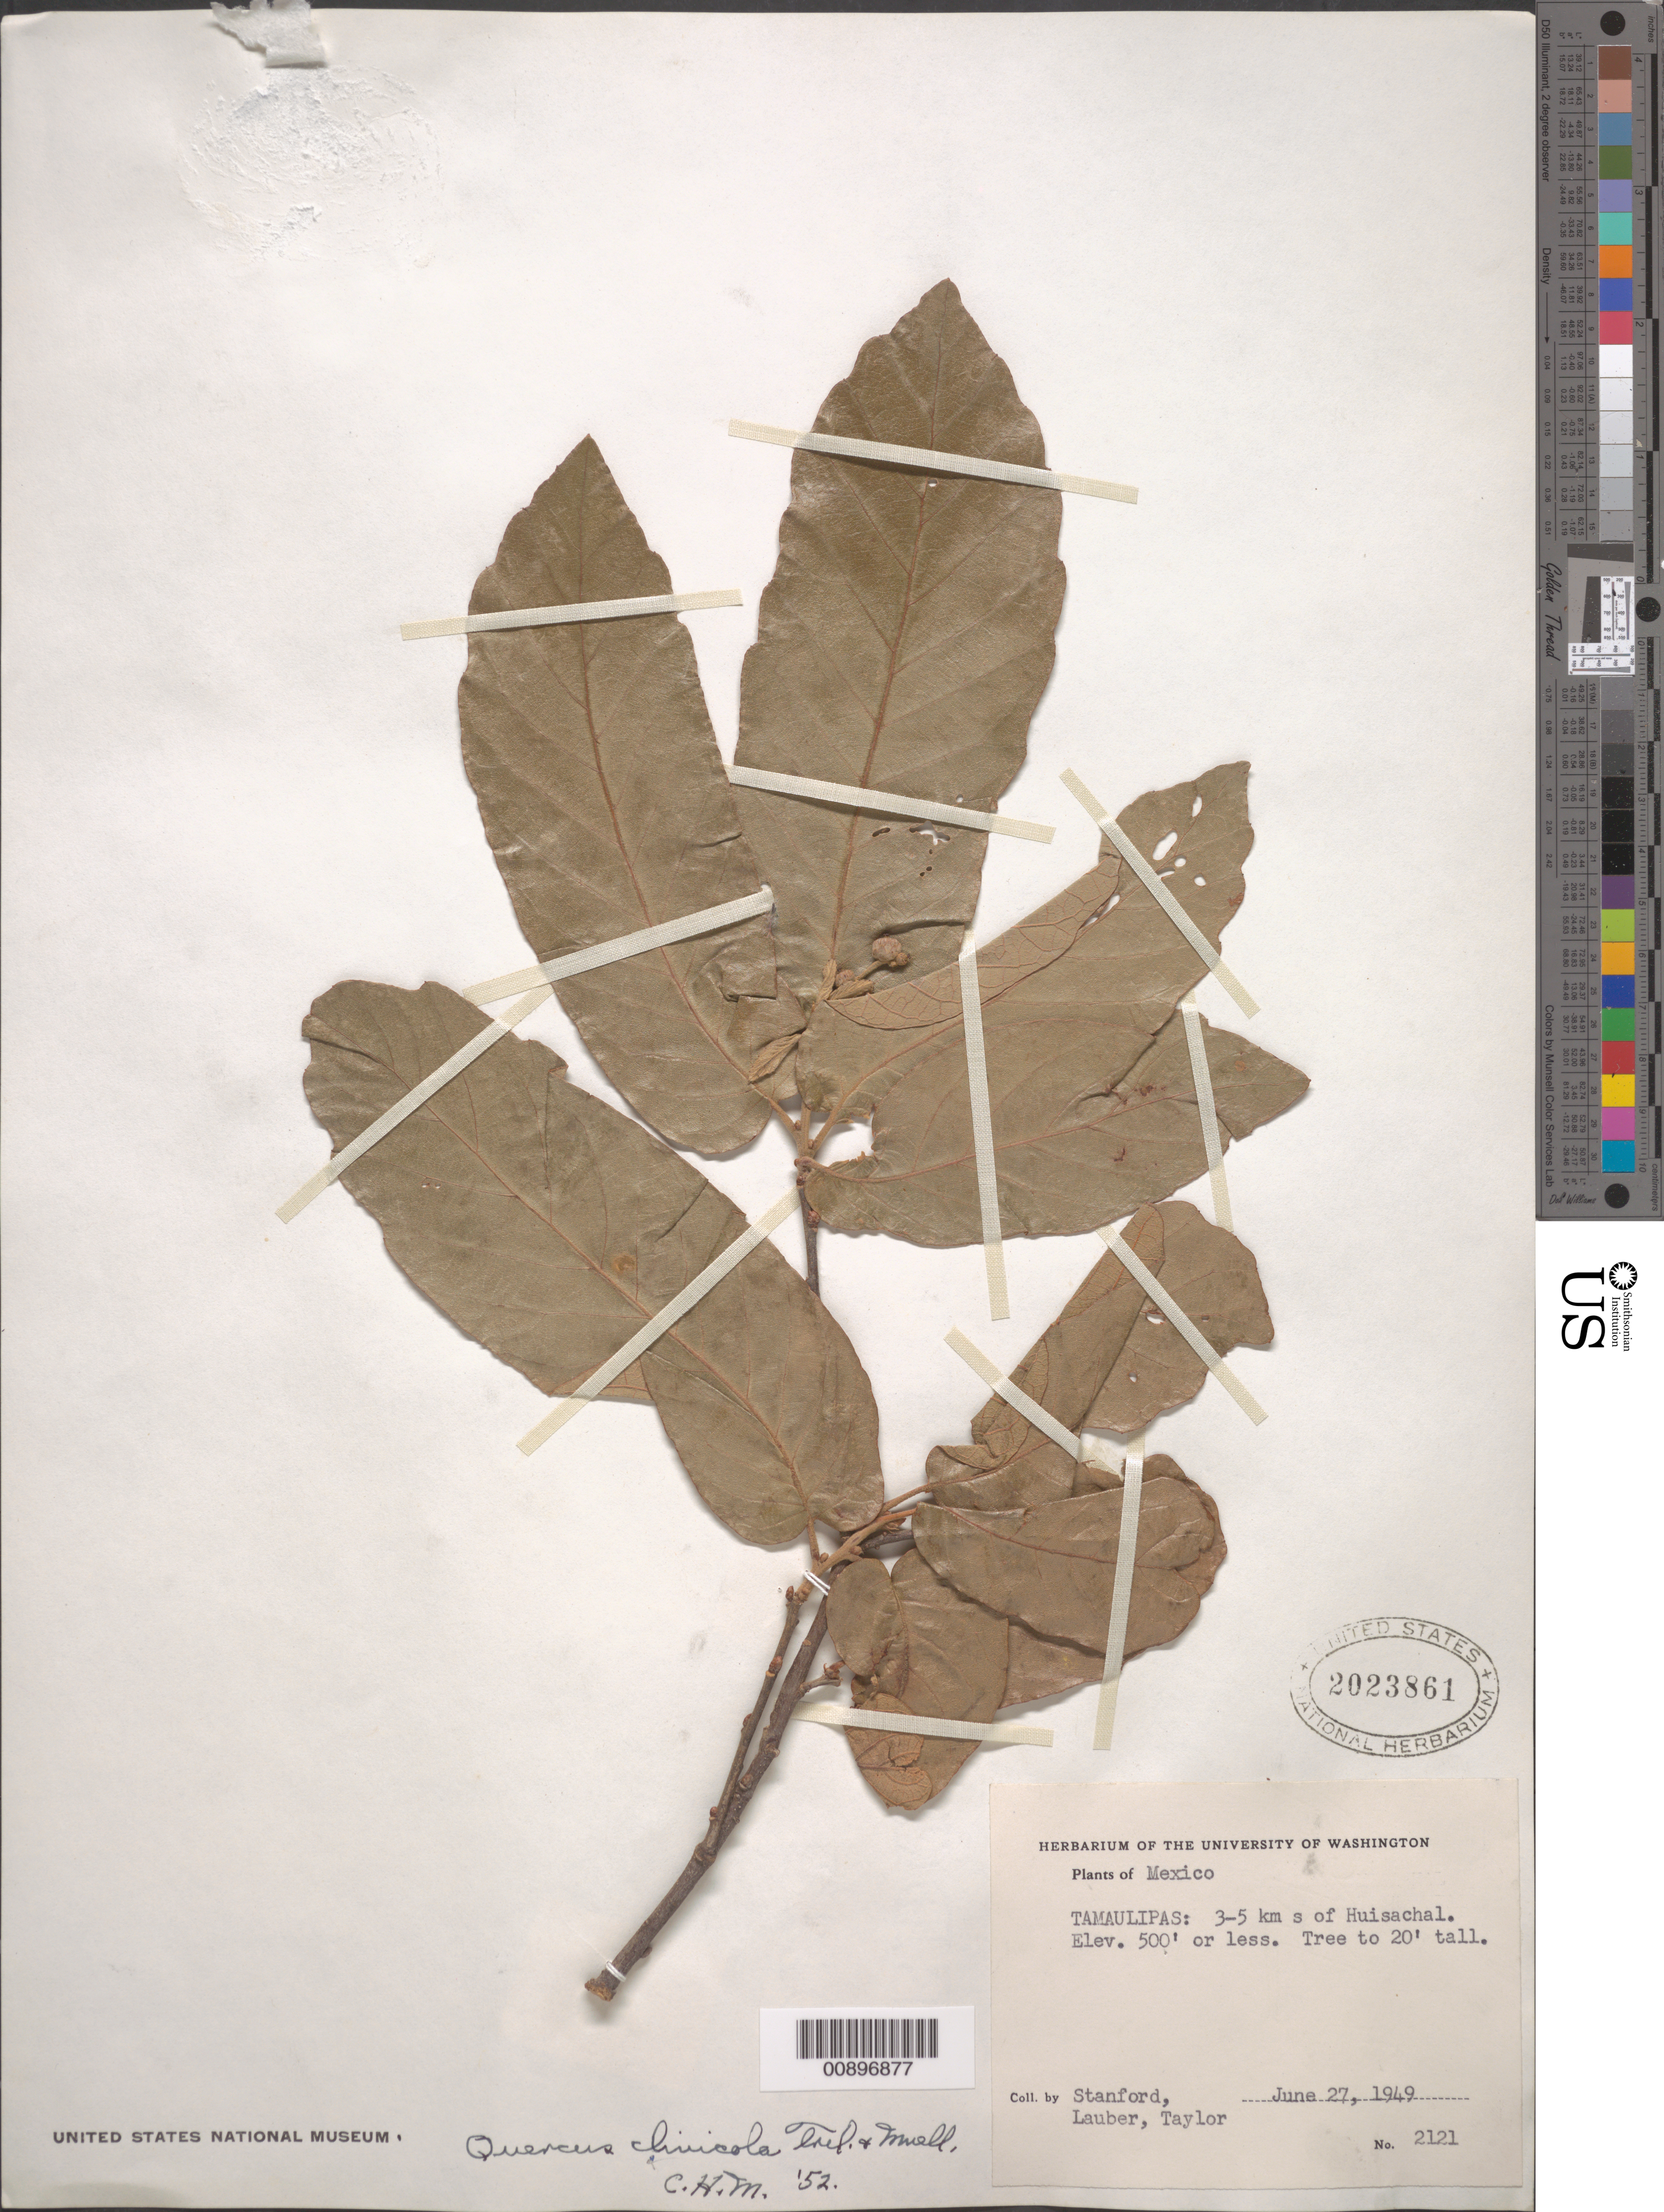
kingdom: Plantae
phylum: Tracheophyta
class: Magnoliopsida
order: Fagales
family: Fagaceae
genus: Quercus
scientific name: Quercus clivicola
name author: Trel. & C.H. Mull.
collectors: -. Stanford, Lauber, -- & -- Taylor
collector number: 2121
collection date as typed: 27 Jun 1949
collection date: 1949-06-27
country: Mexico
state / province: Tamaulipas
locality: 3-5 km S of Huisachal.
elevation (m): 152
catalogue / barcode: US 2023861